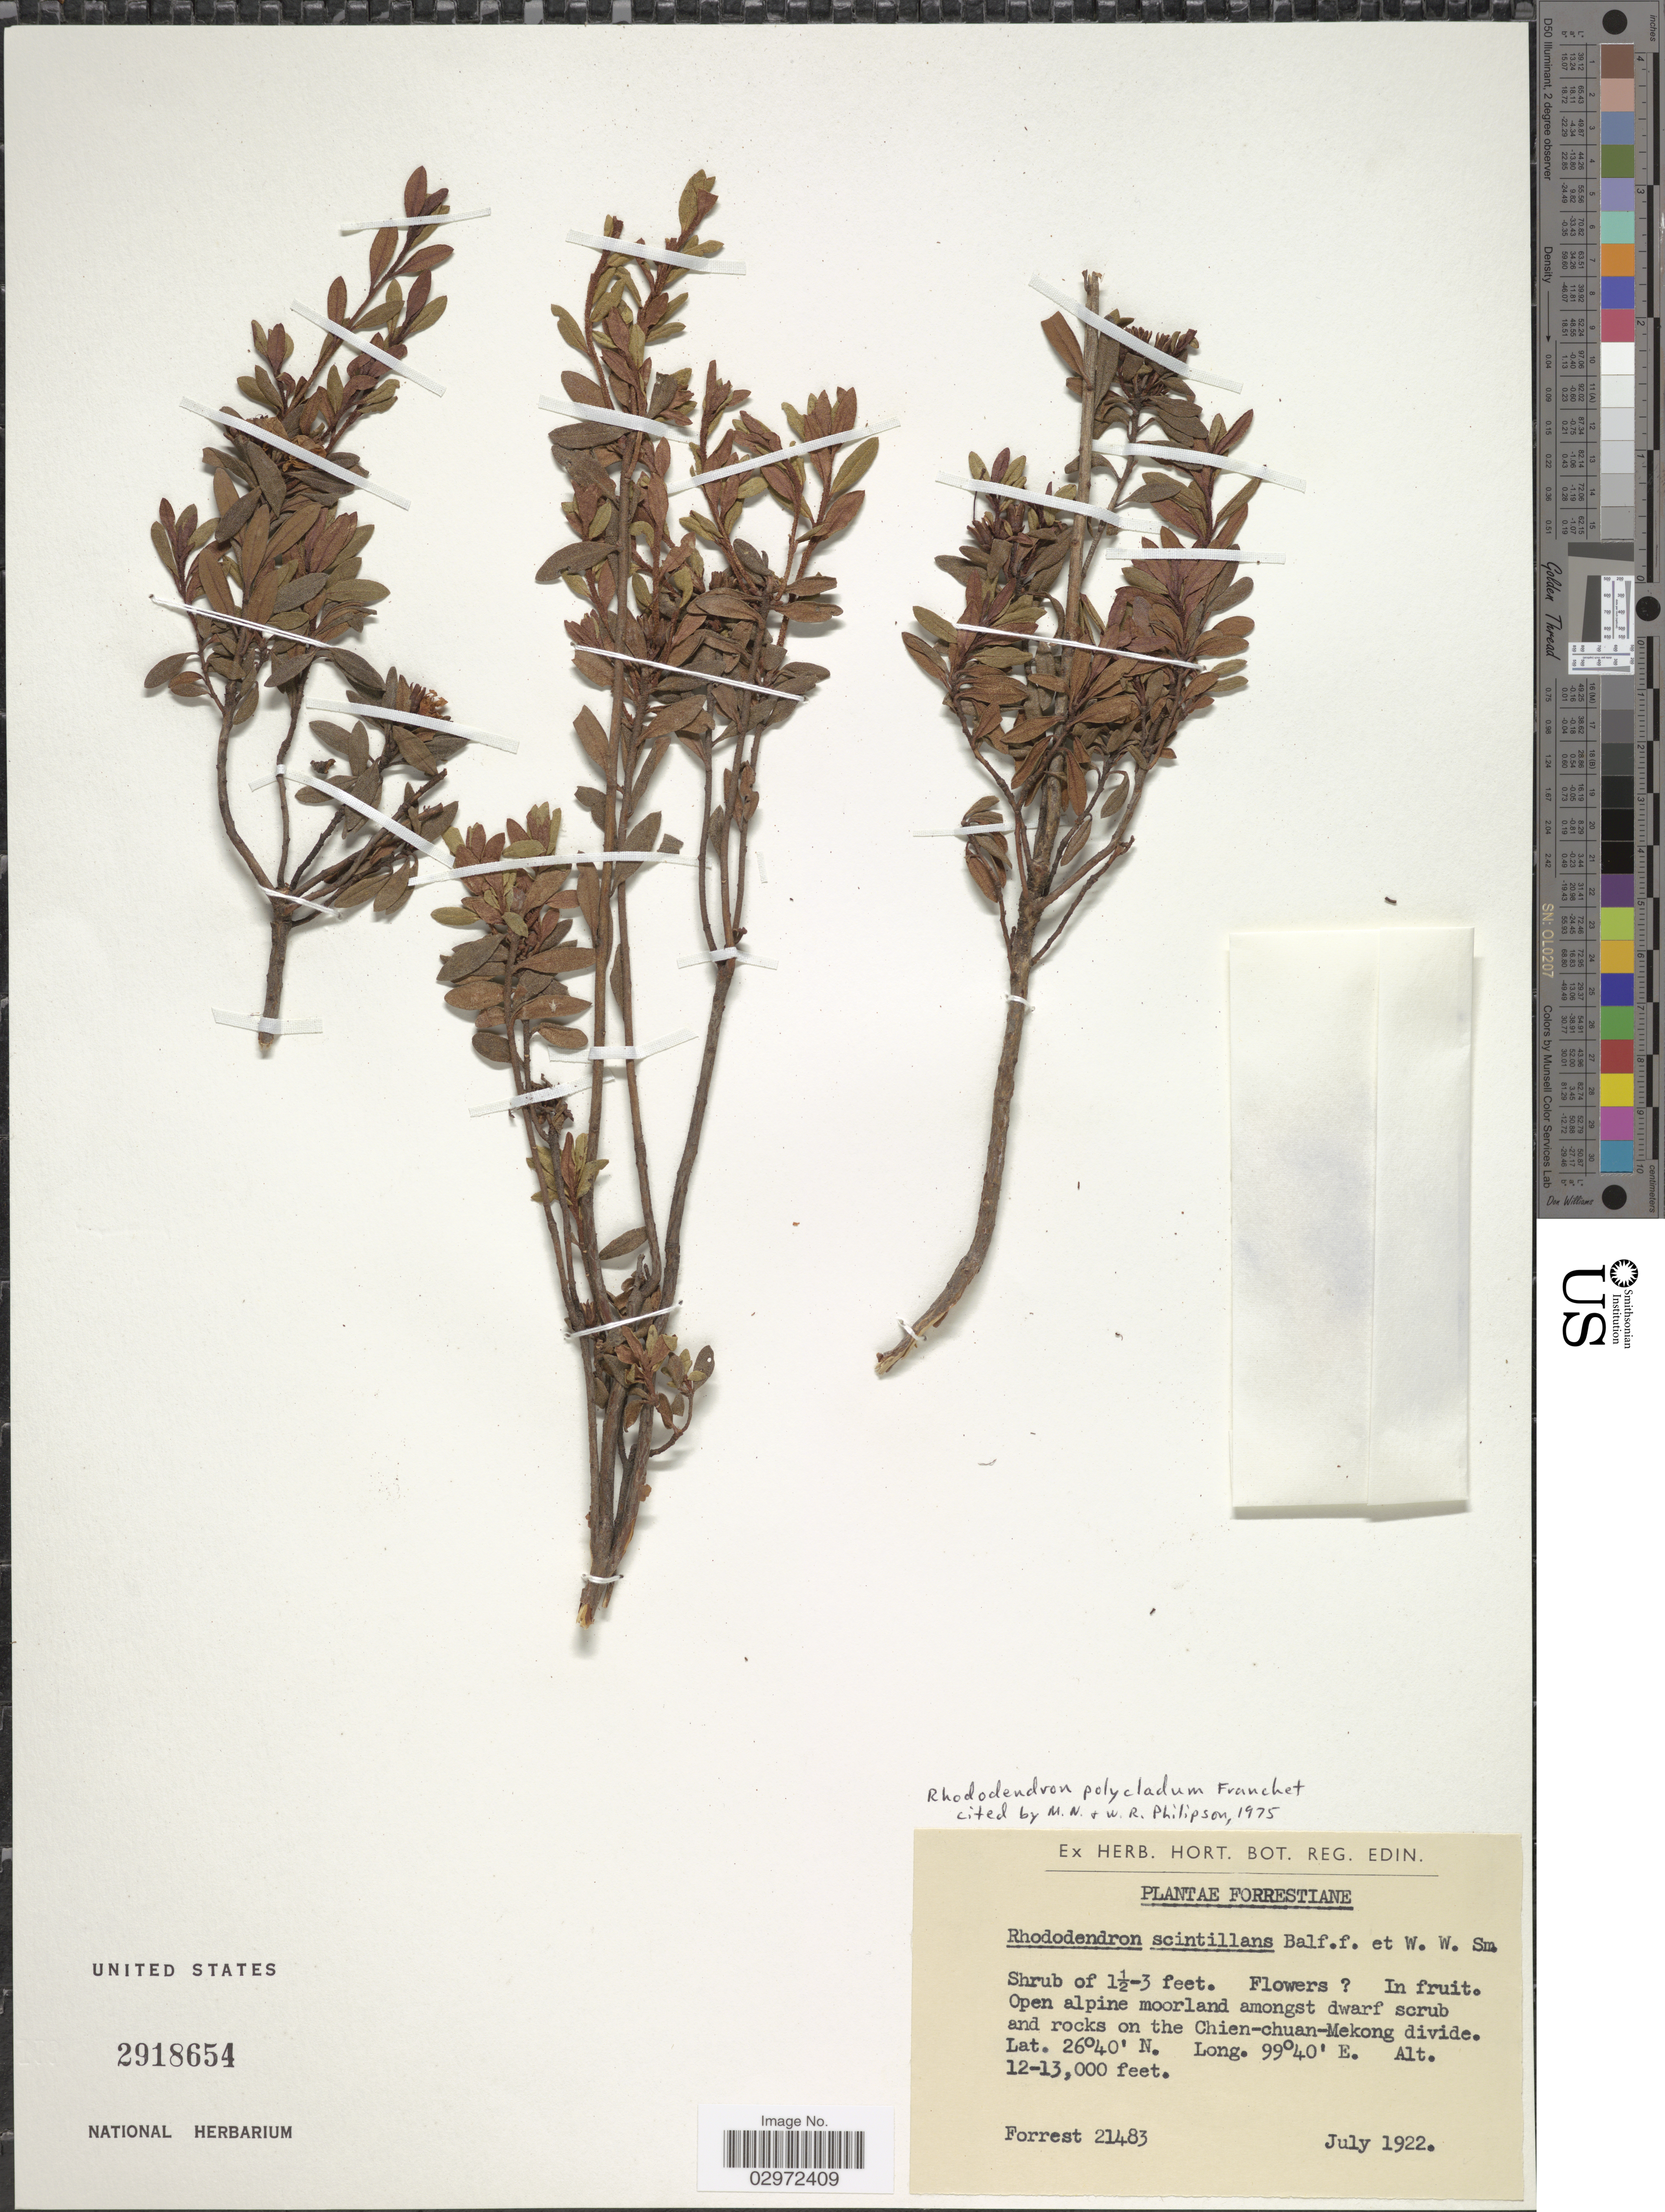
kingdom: Plantae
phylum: Tracheophyta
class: Magnoliopsida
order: Ericales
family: Ericaceae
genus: Rhododendron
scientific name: Rhododendron polycladum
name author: Franch.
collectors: -. Forrest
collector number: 21483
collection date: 1922-07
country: China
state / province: Yunnan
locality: Open alpine moorland amongst dwarf scrub and rocks on the Chien-chuan-Mekong divide.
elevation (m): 3658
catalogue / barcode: US 2918654